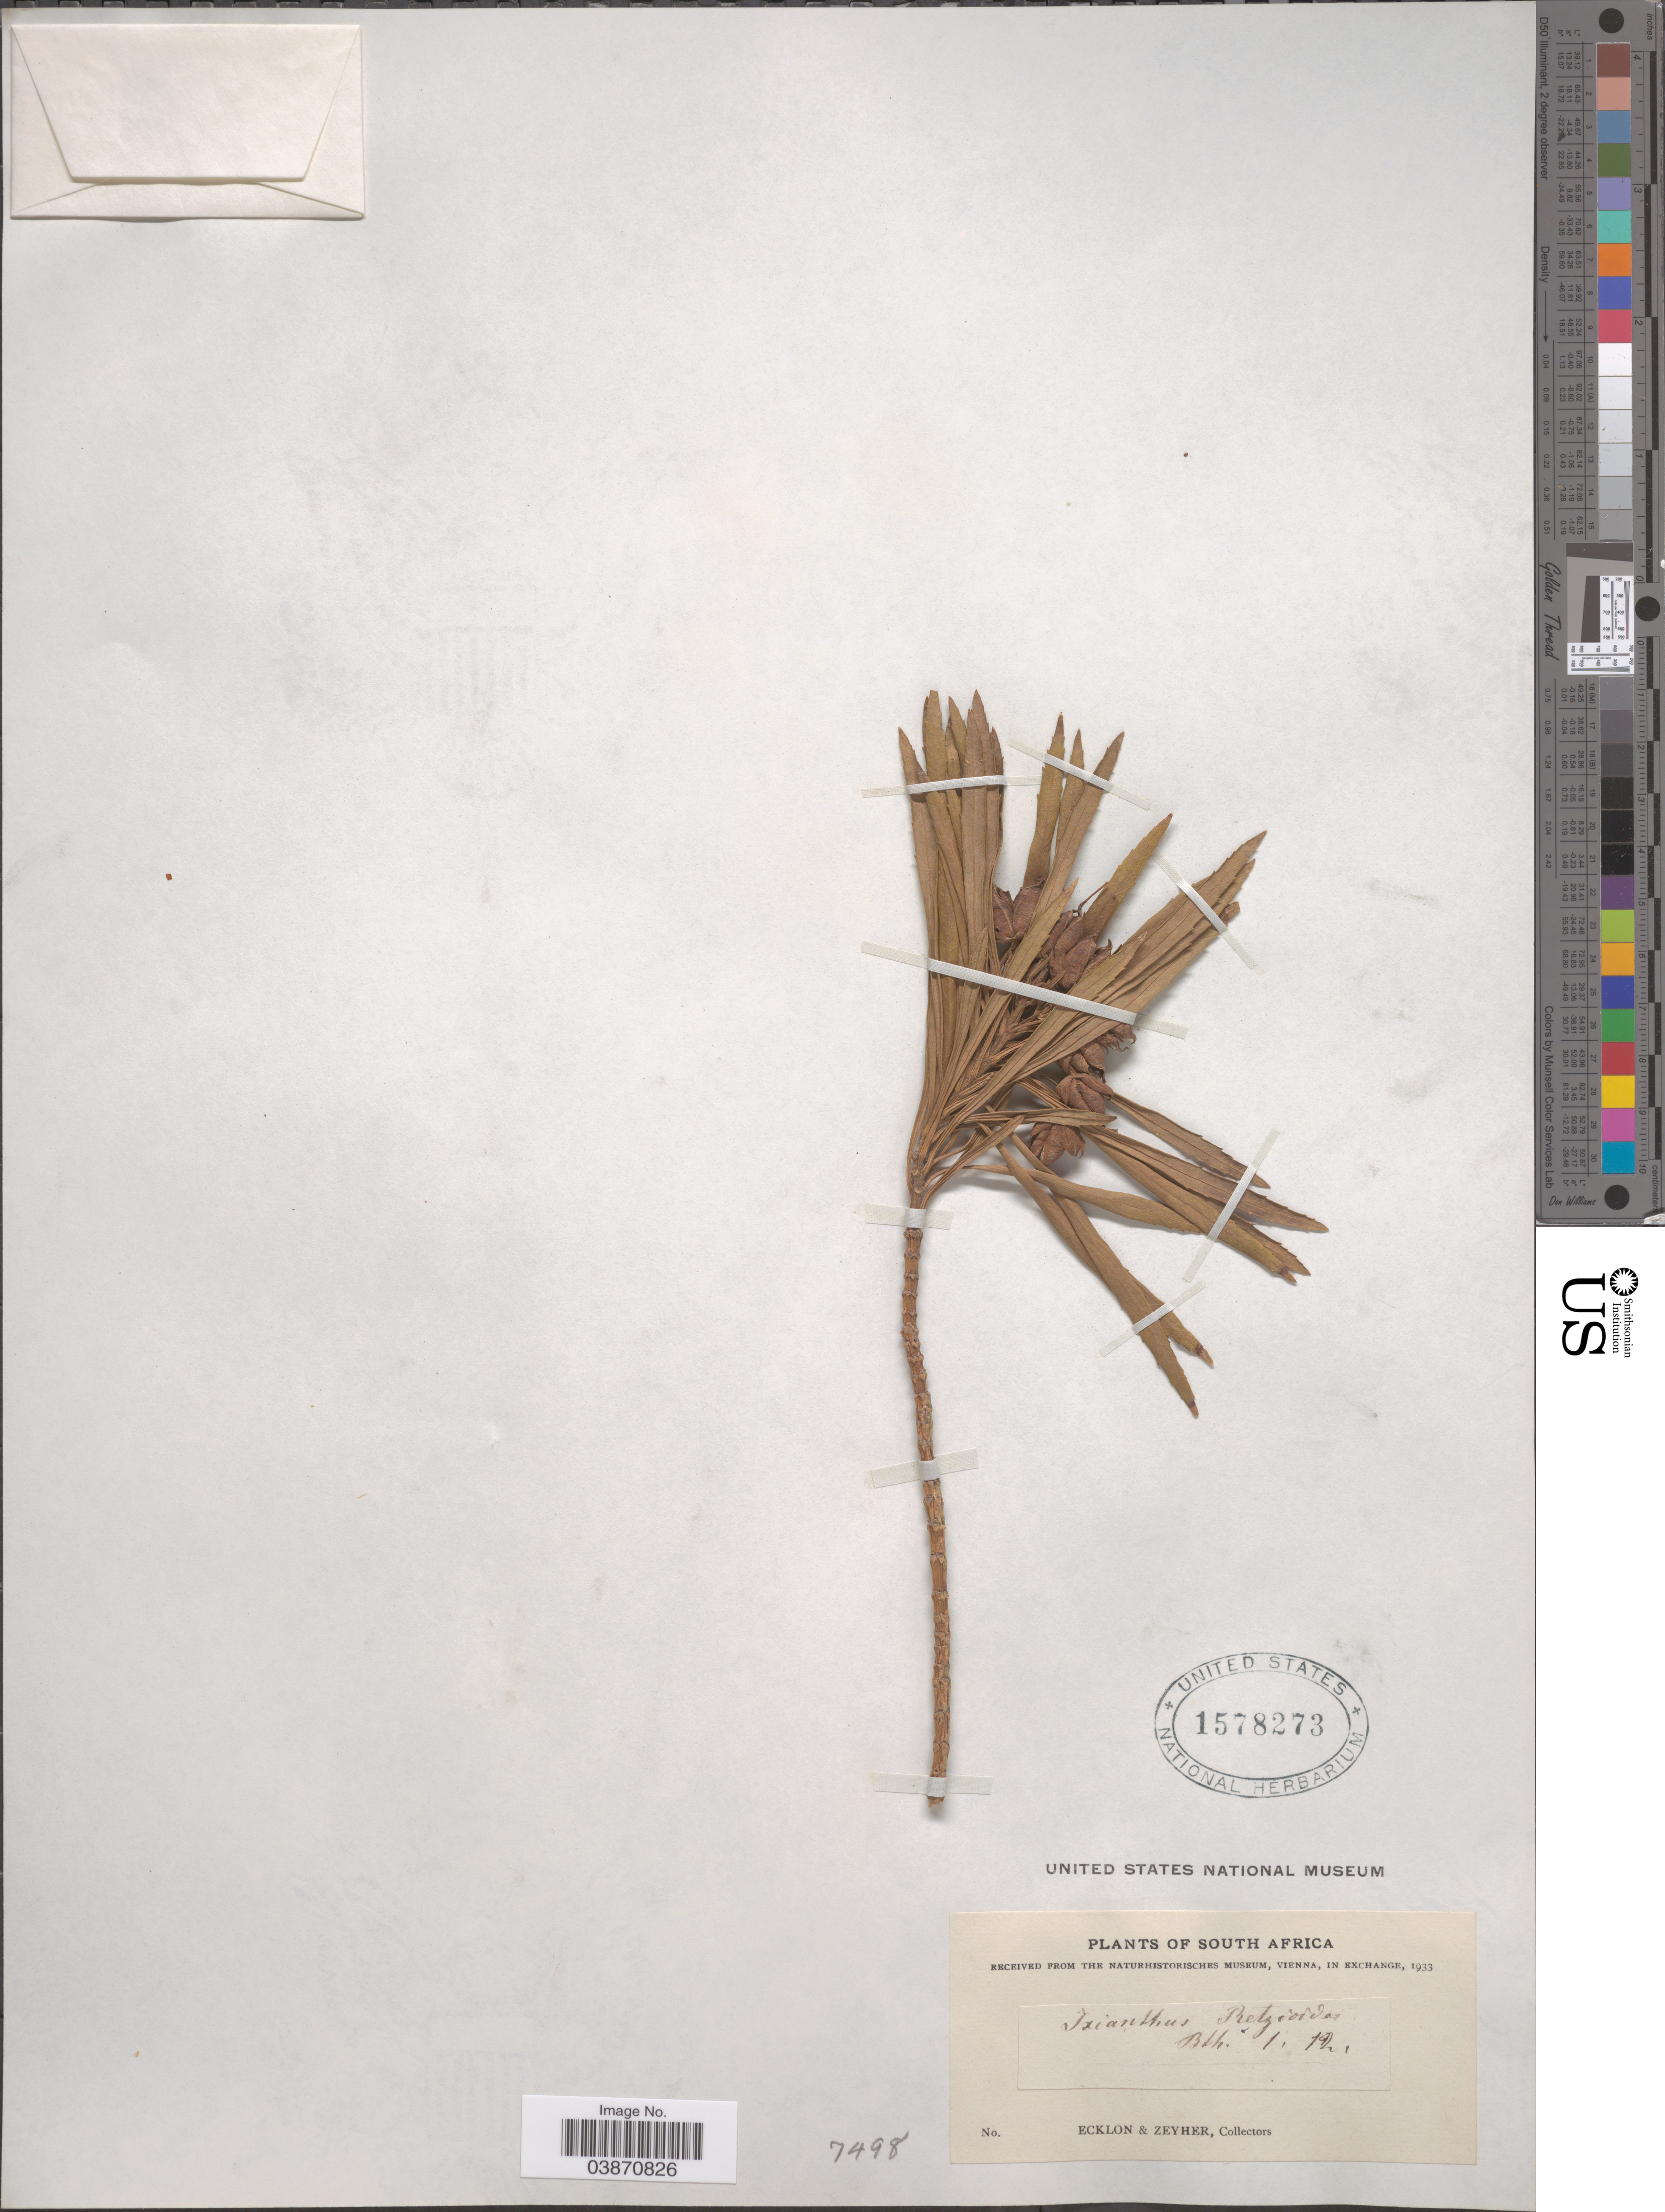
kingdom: Plantae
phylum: Tracheophyta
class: Magnoliopsida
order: Lamiales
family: Stilbaceae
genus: Ixianthes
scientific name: Ixianthes retzioides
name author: Benth.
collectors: -. Ecklon & -. Zeyher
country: South Africa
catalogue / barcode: US 1578273